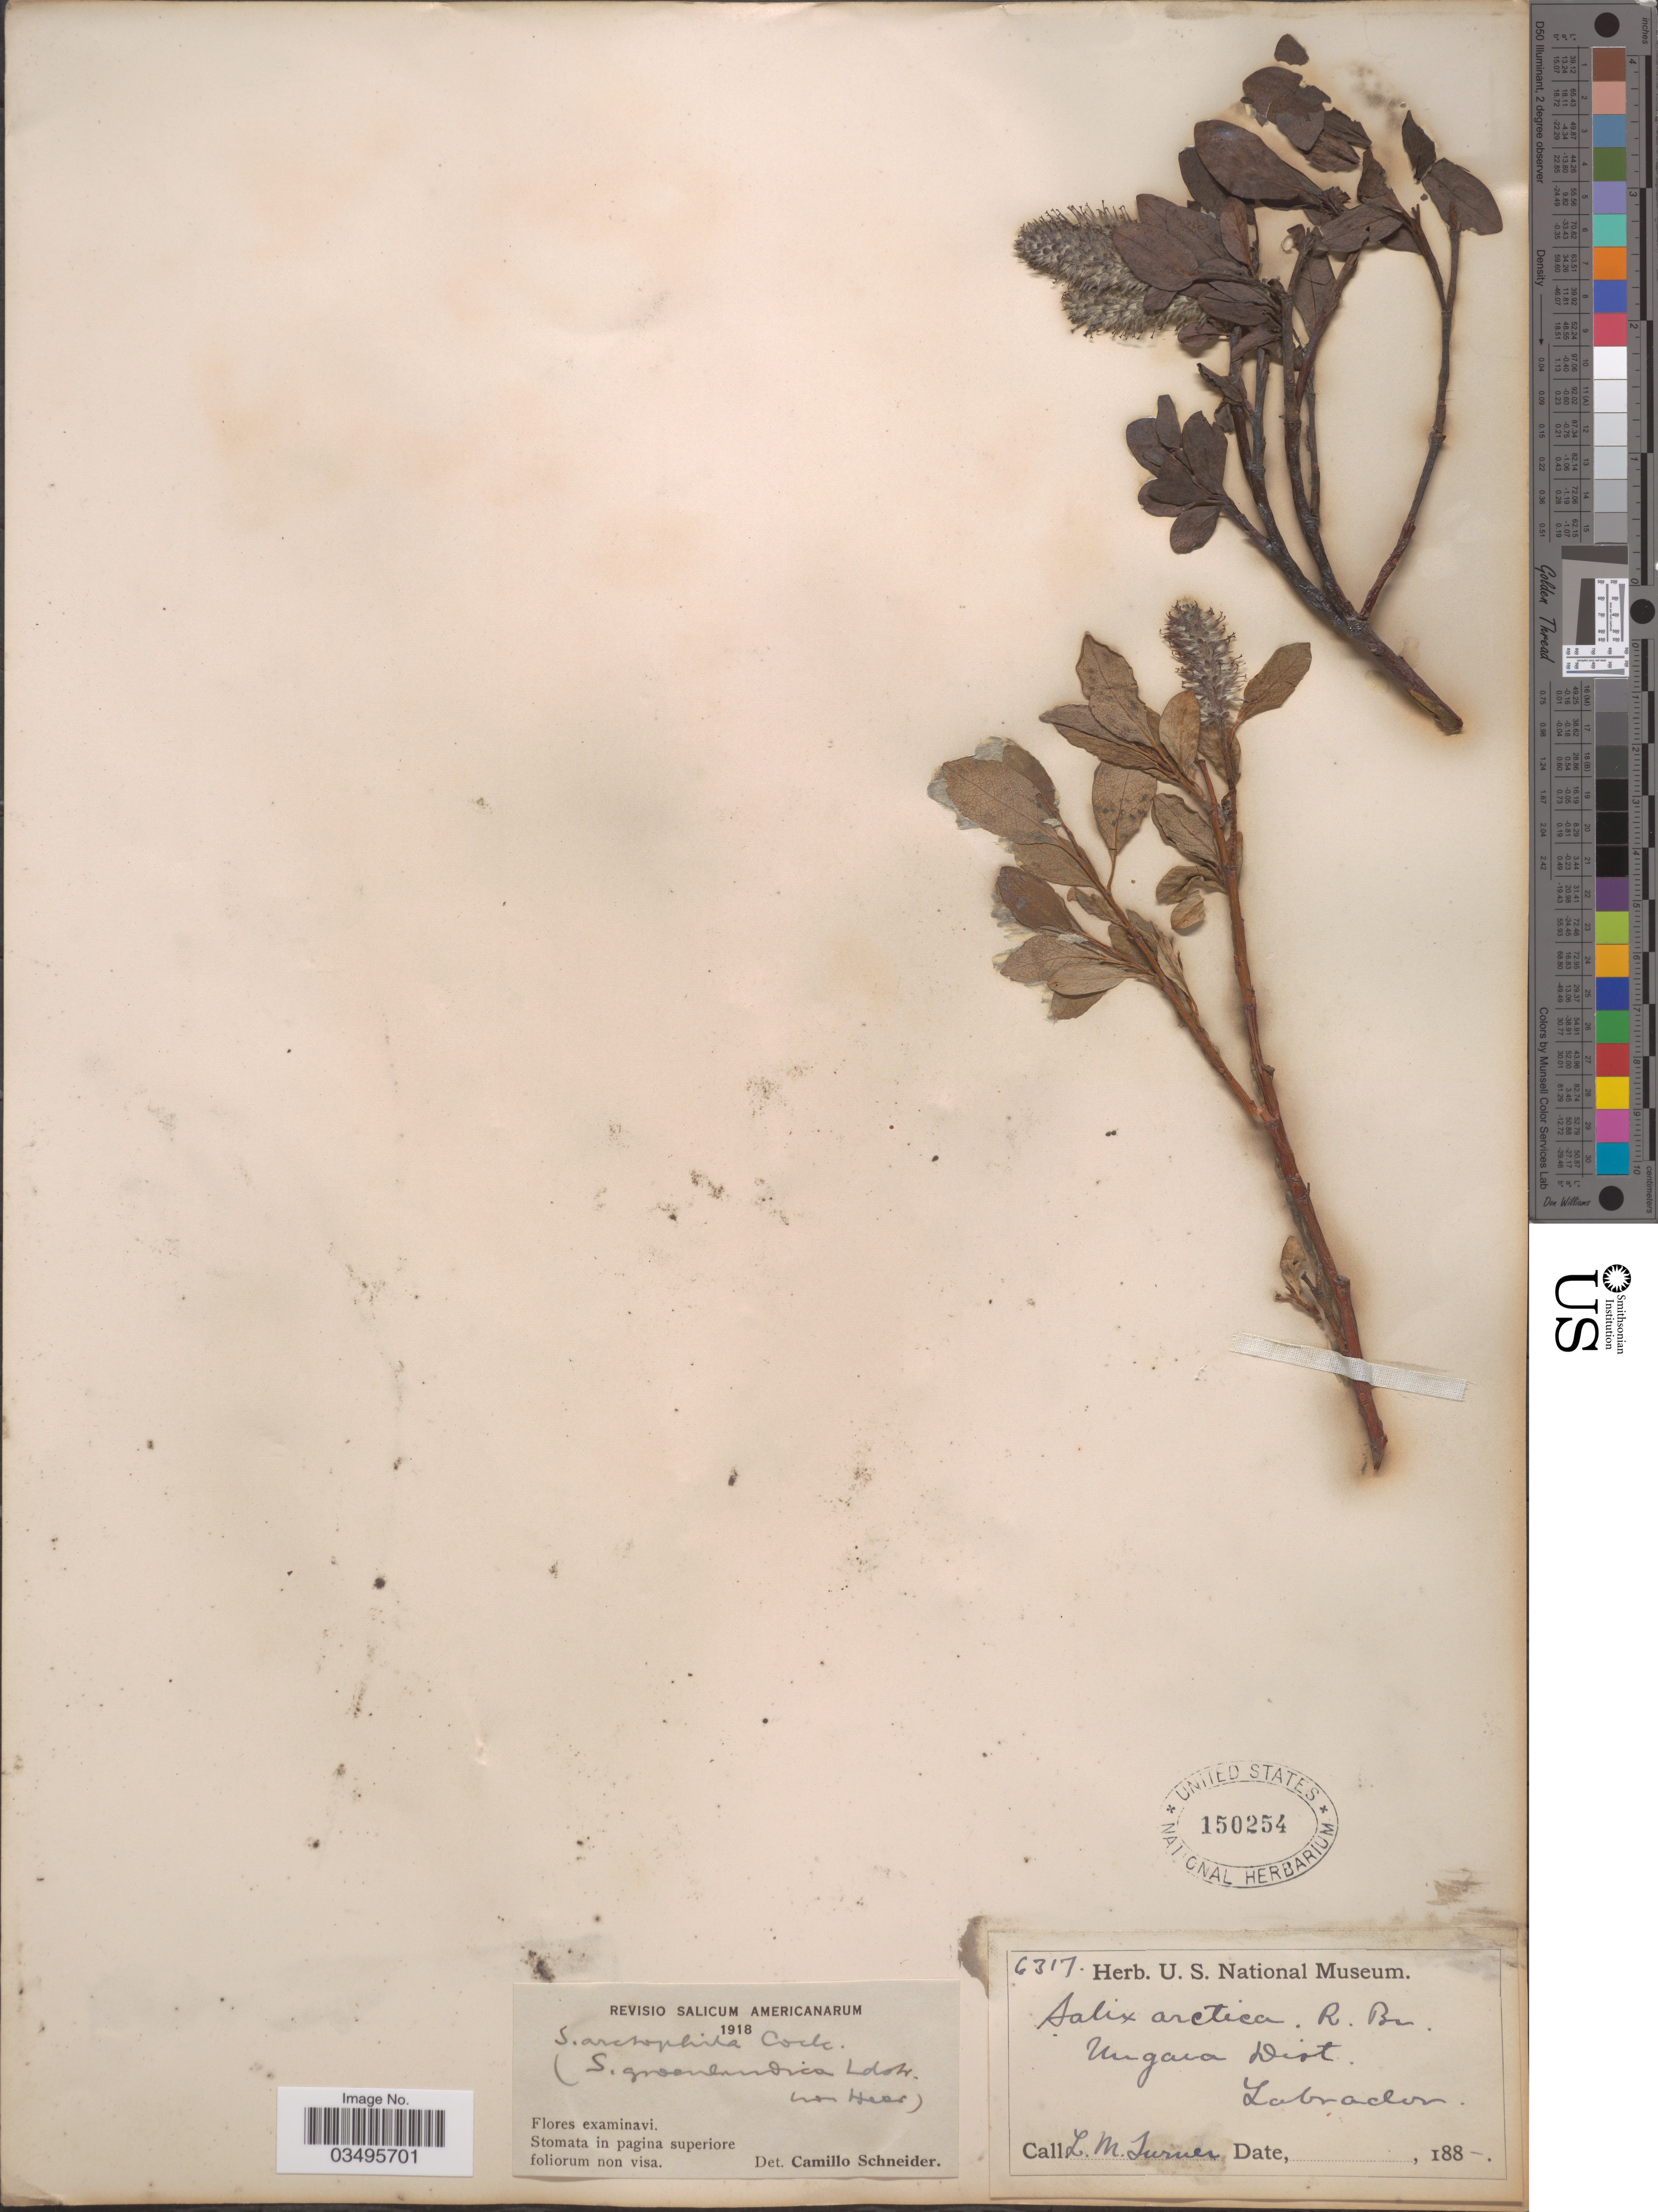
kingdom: Plantae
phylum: Tracheophyta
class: Magnoliopsida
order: Malpighiales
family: Salicaceae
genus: Salix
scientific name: Salix arctophila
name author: Cockerell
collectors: L. M. Turner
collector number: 6317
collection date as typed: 188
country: Canada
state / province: Newfoundland and Labrador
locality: Ungava Dist. Labrador.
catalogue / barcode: US 150254